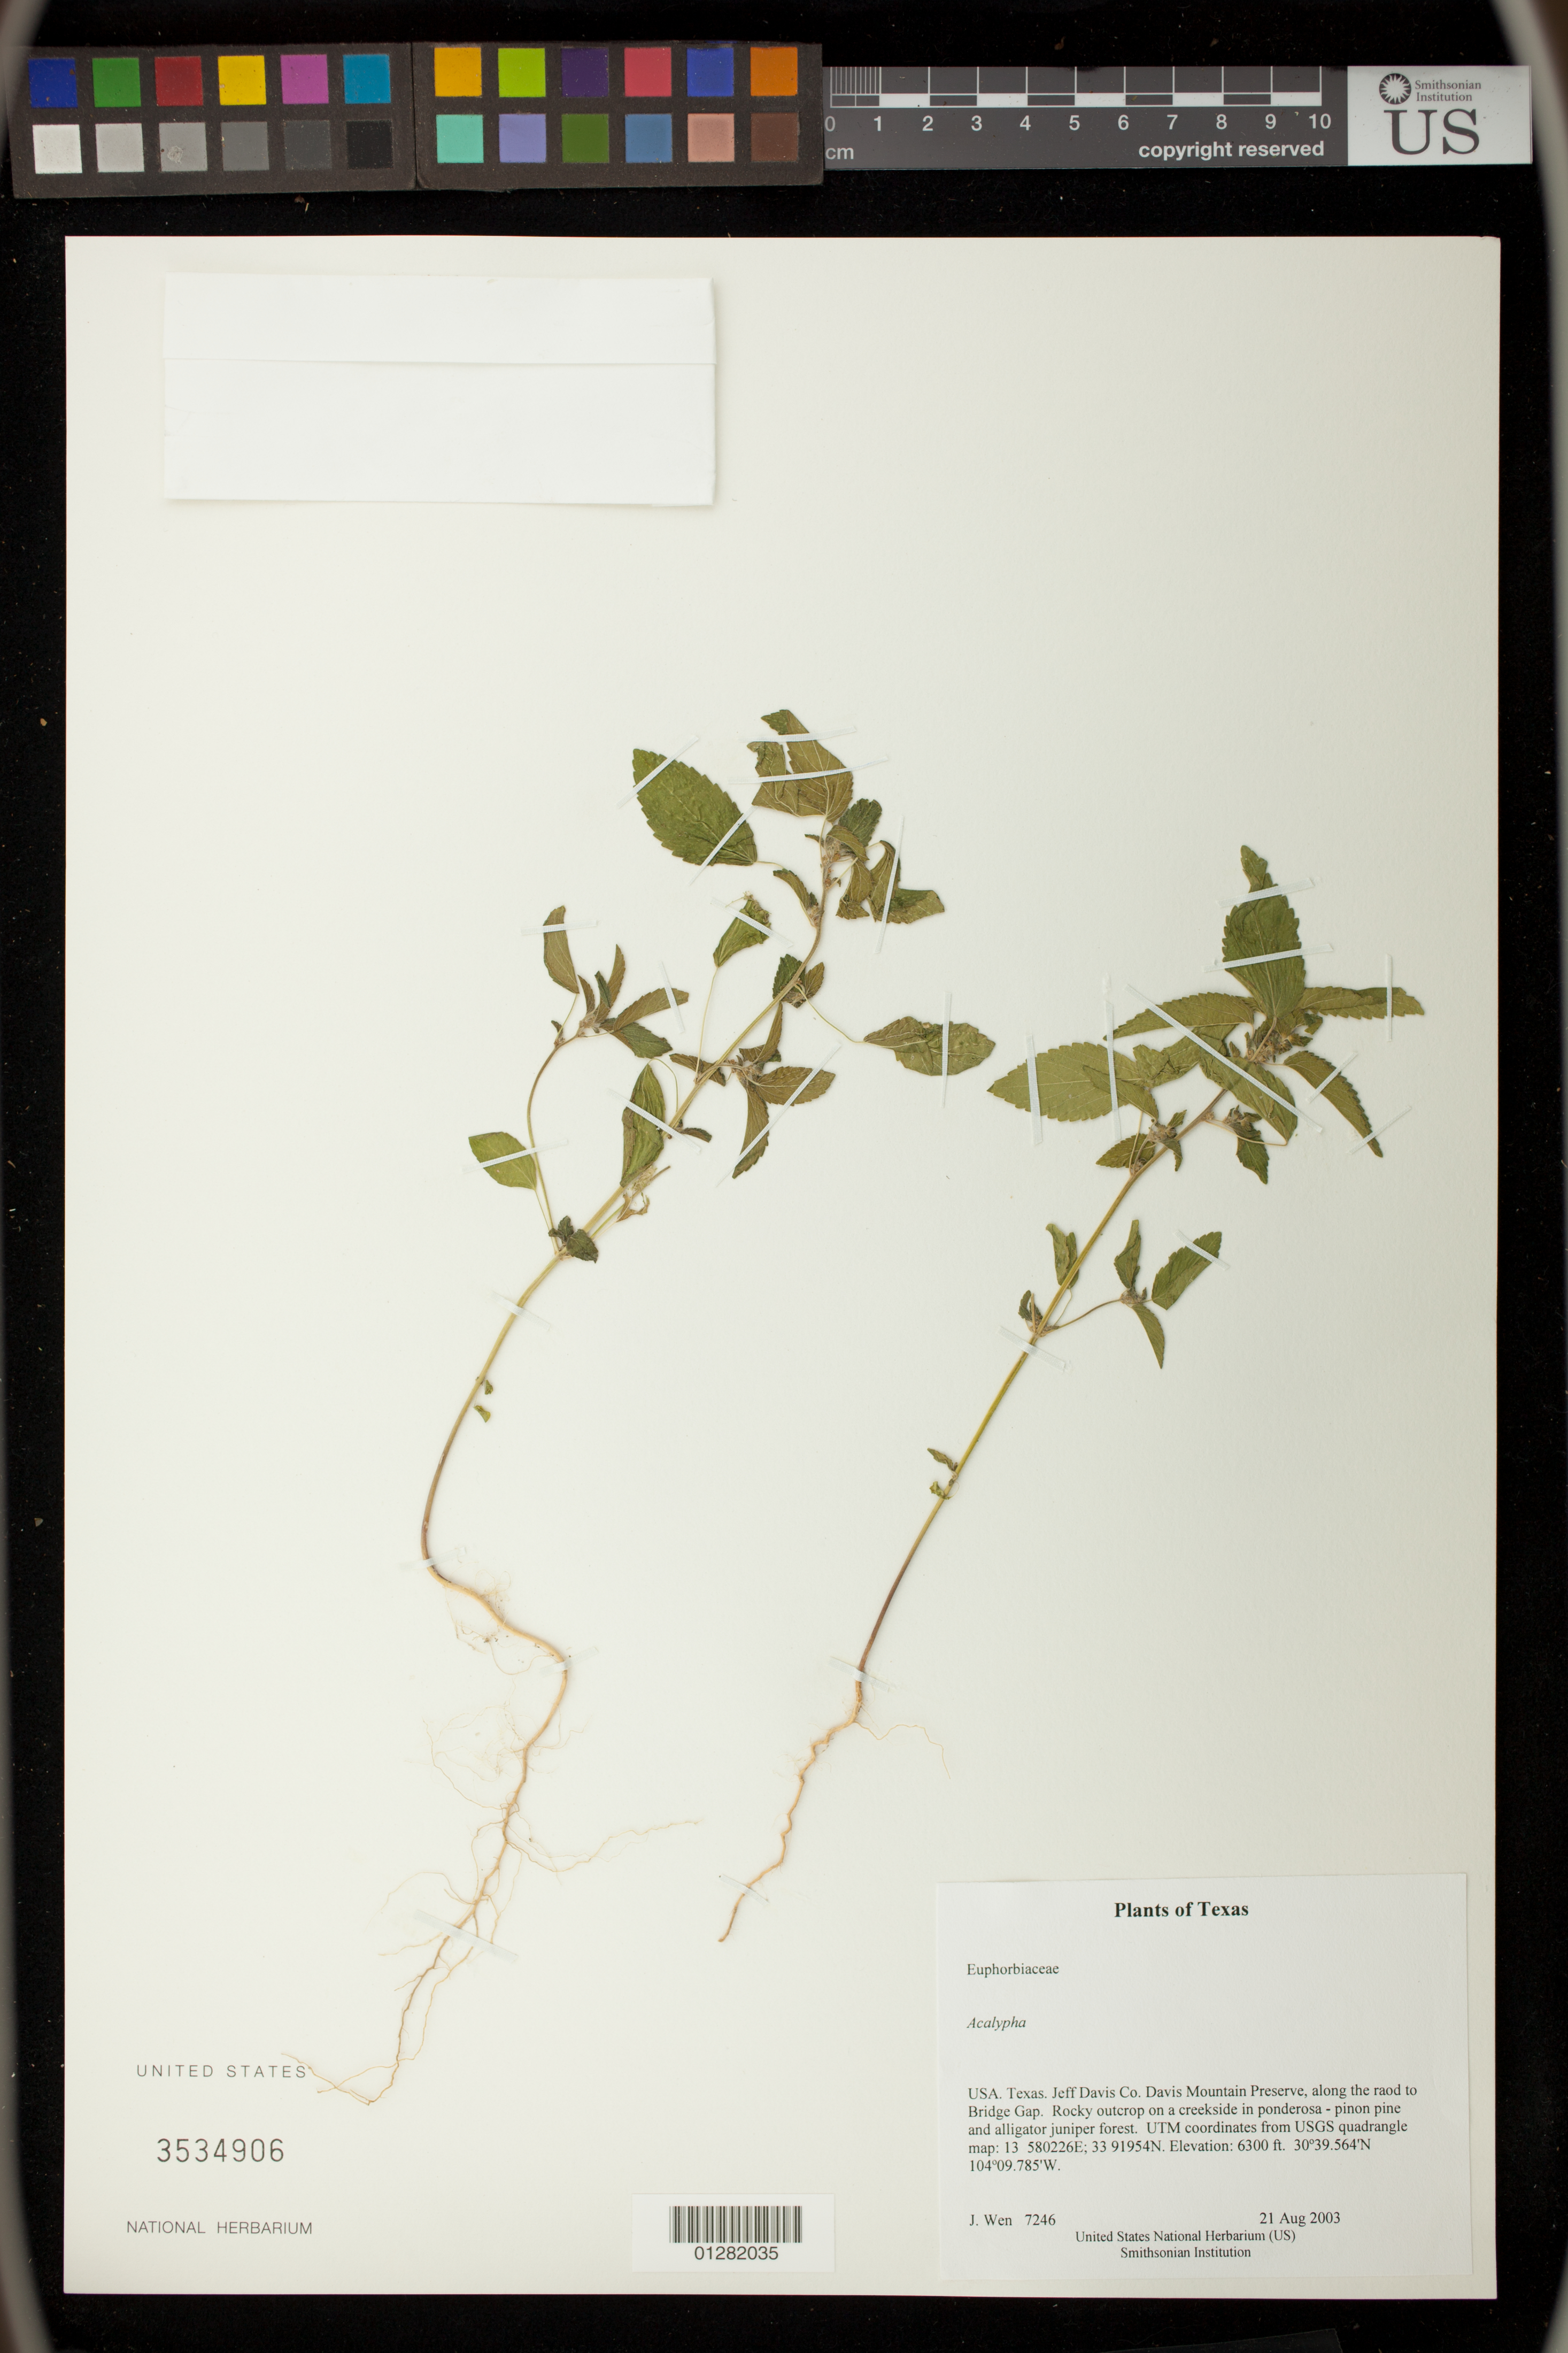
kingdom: Plantae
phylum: Tracheophyta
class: Magnoliopsida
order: Malpighiales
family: Euphorbiaceae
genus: Acalypha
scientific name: Acalypha sp.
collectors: J. Wen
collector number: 7246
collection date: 2003-08-21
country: United States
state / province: Texas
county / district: Jeff Davis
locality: Davis Mountain Preserve, along the road to Bridge Gap.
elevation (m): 1920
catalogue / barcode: US 3534906